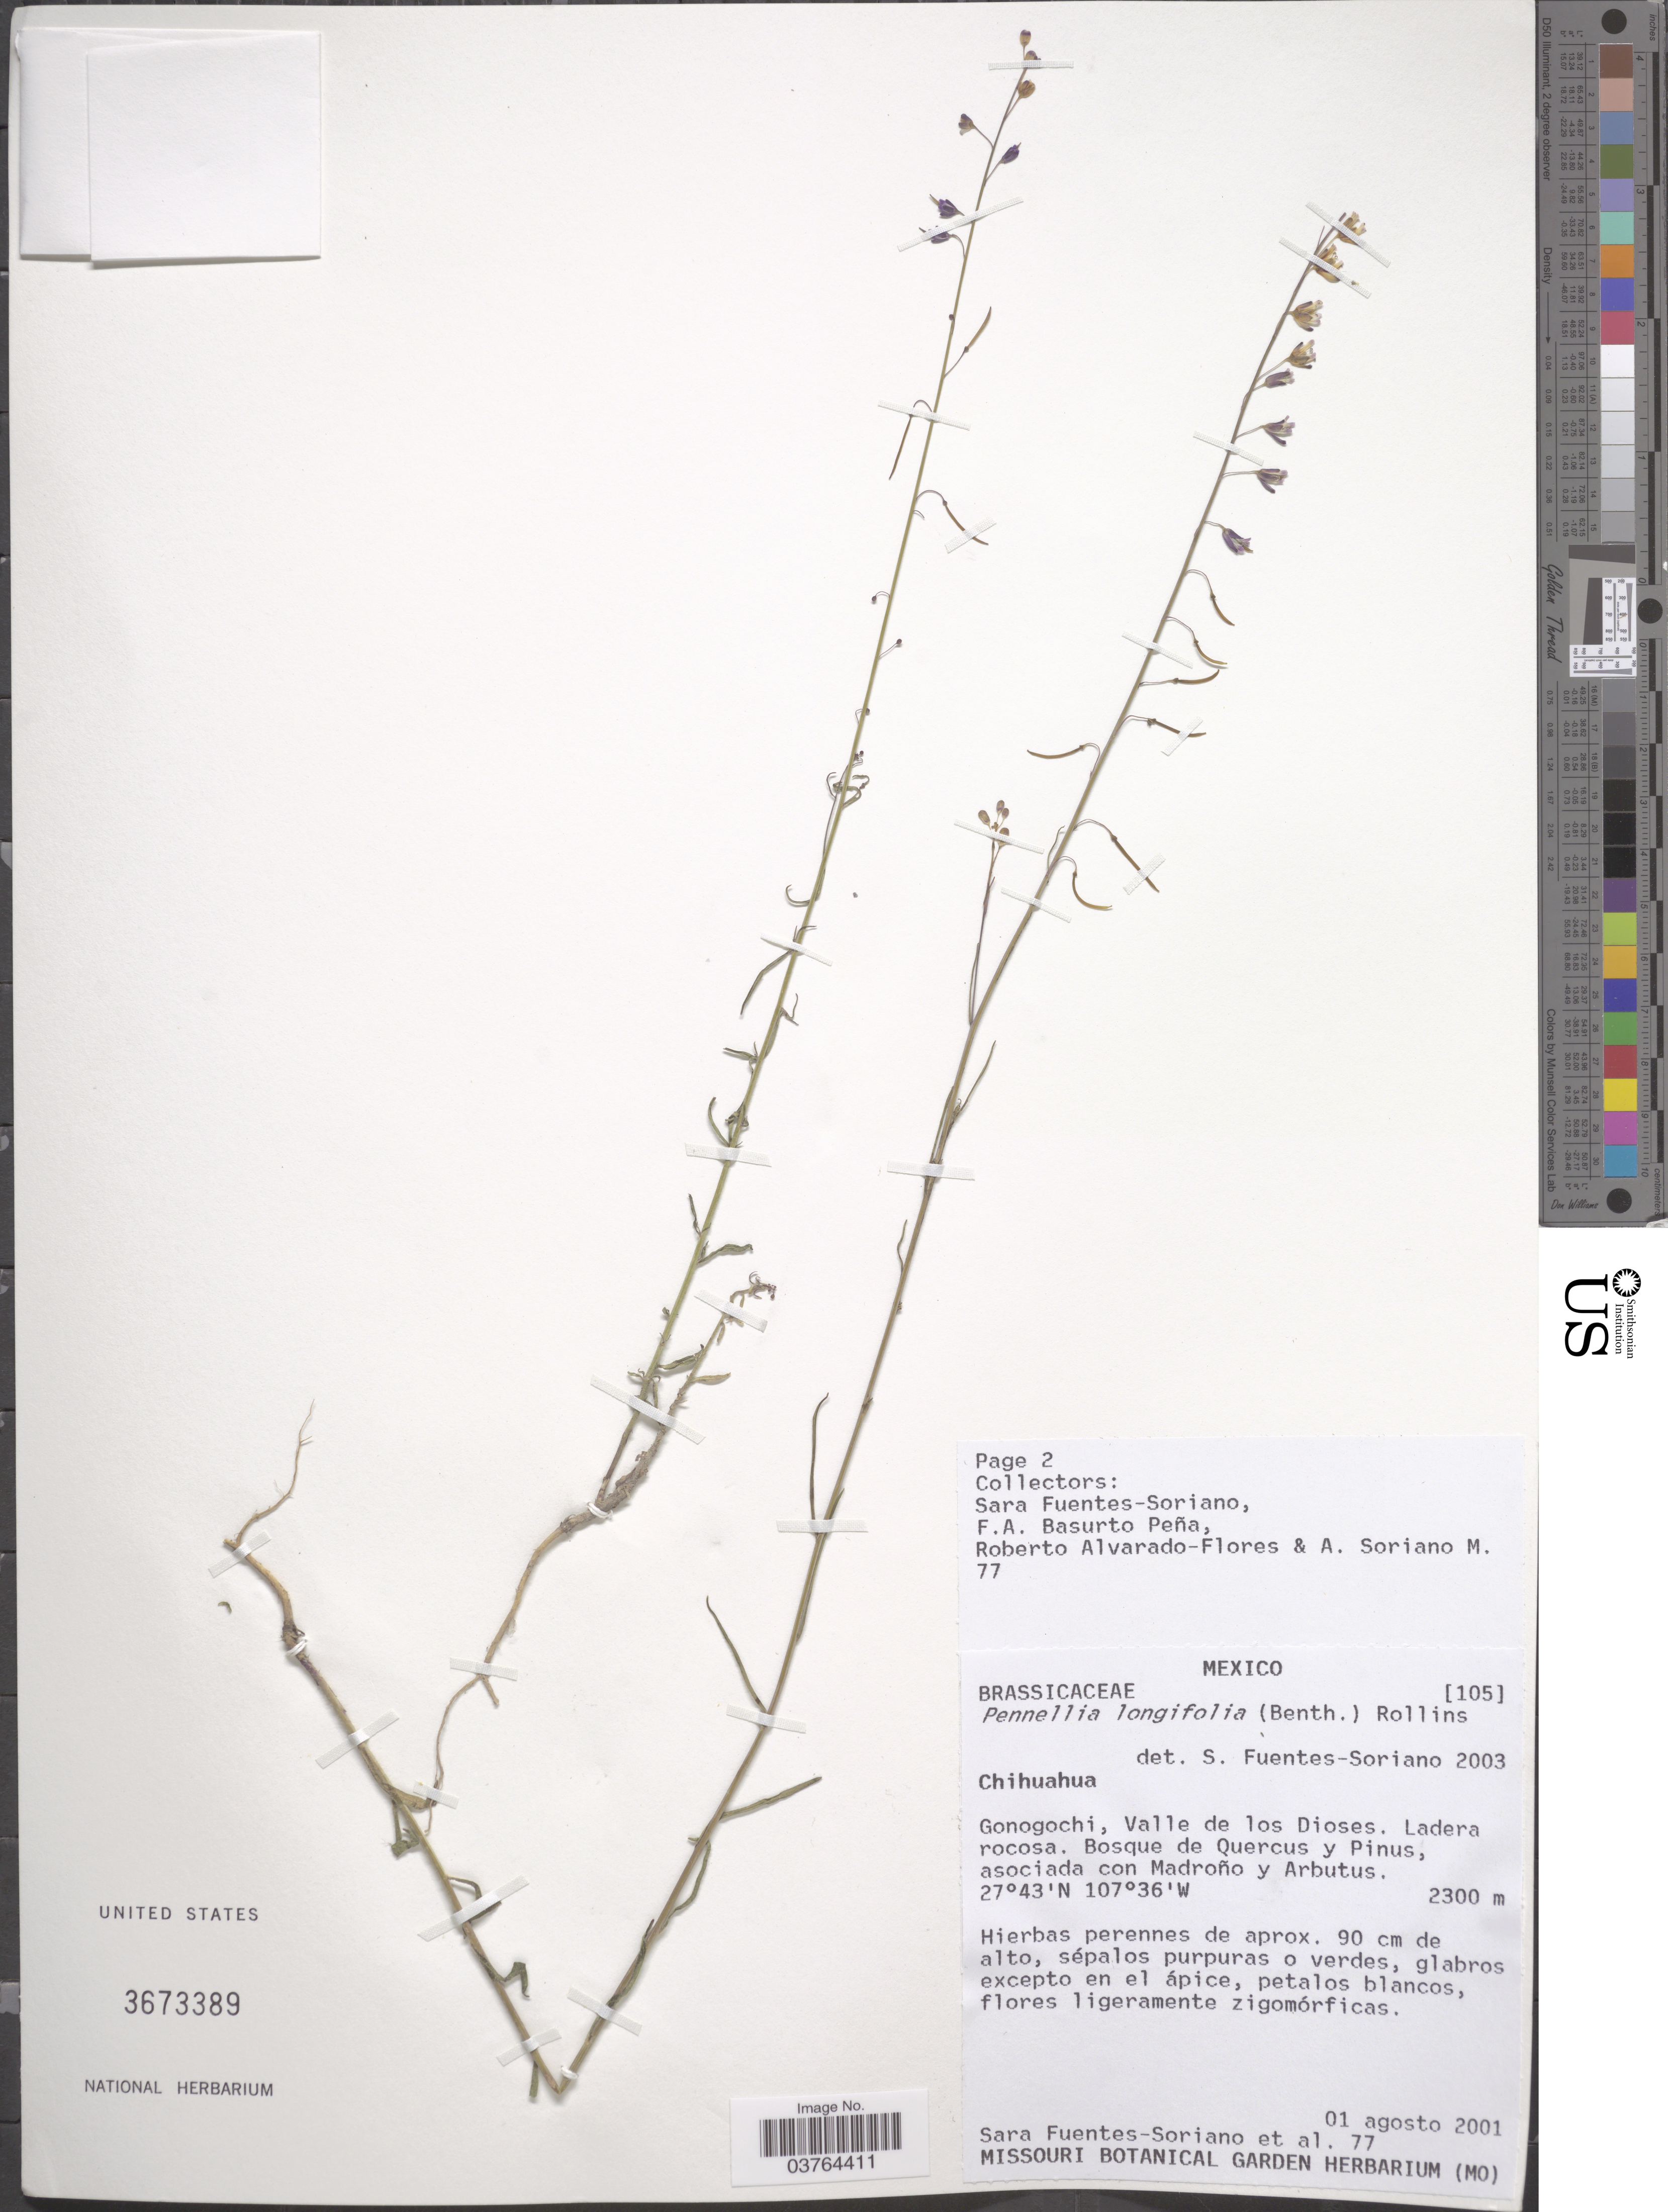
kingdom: Plantae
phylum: Tracheophyta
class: Magnoliopsida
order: Brassicales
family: Brassicaceae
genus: Pennellia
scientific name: Pennellia longifolia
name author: (Benth.) Rollins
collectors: S. Fuentes-Soriano, F. Basurto, R. Alvarado & A. Soriano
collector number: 77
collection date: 2001-08-01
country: Mexico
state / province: Chihuahua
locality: Gonogochi, Valle de los Dioses.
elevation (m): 2300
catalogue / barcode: US 3673389